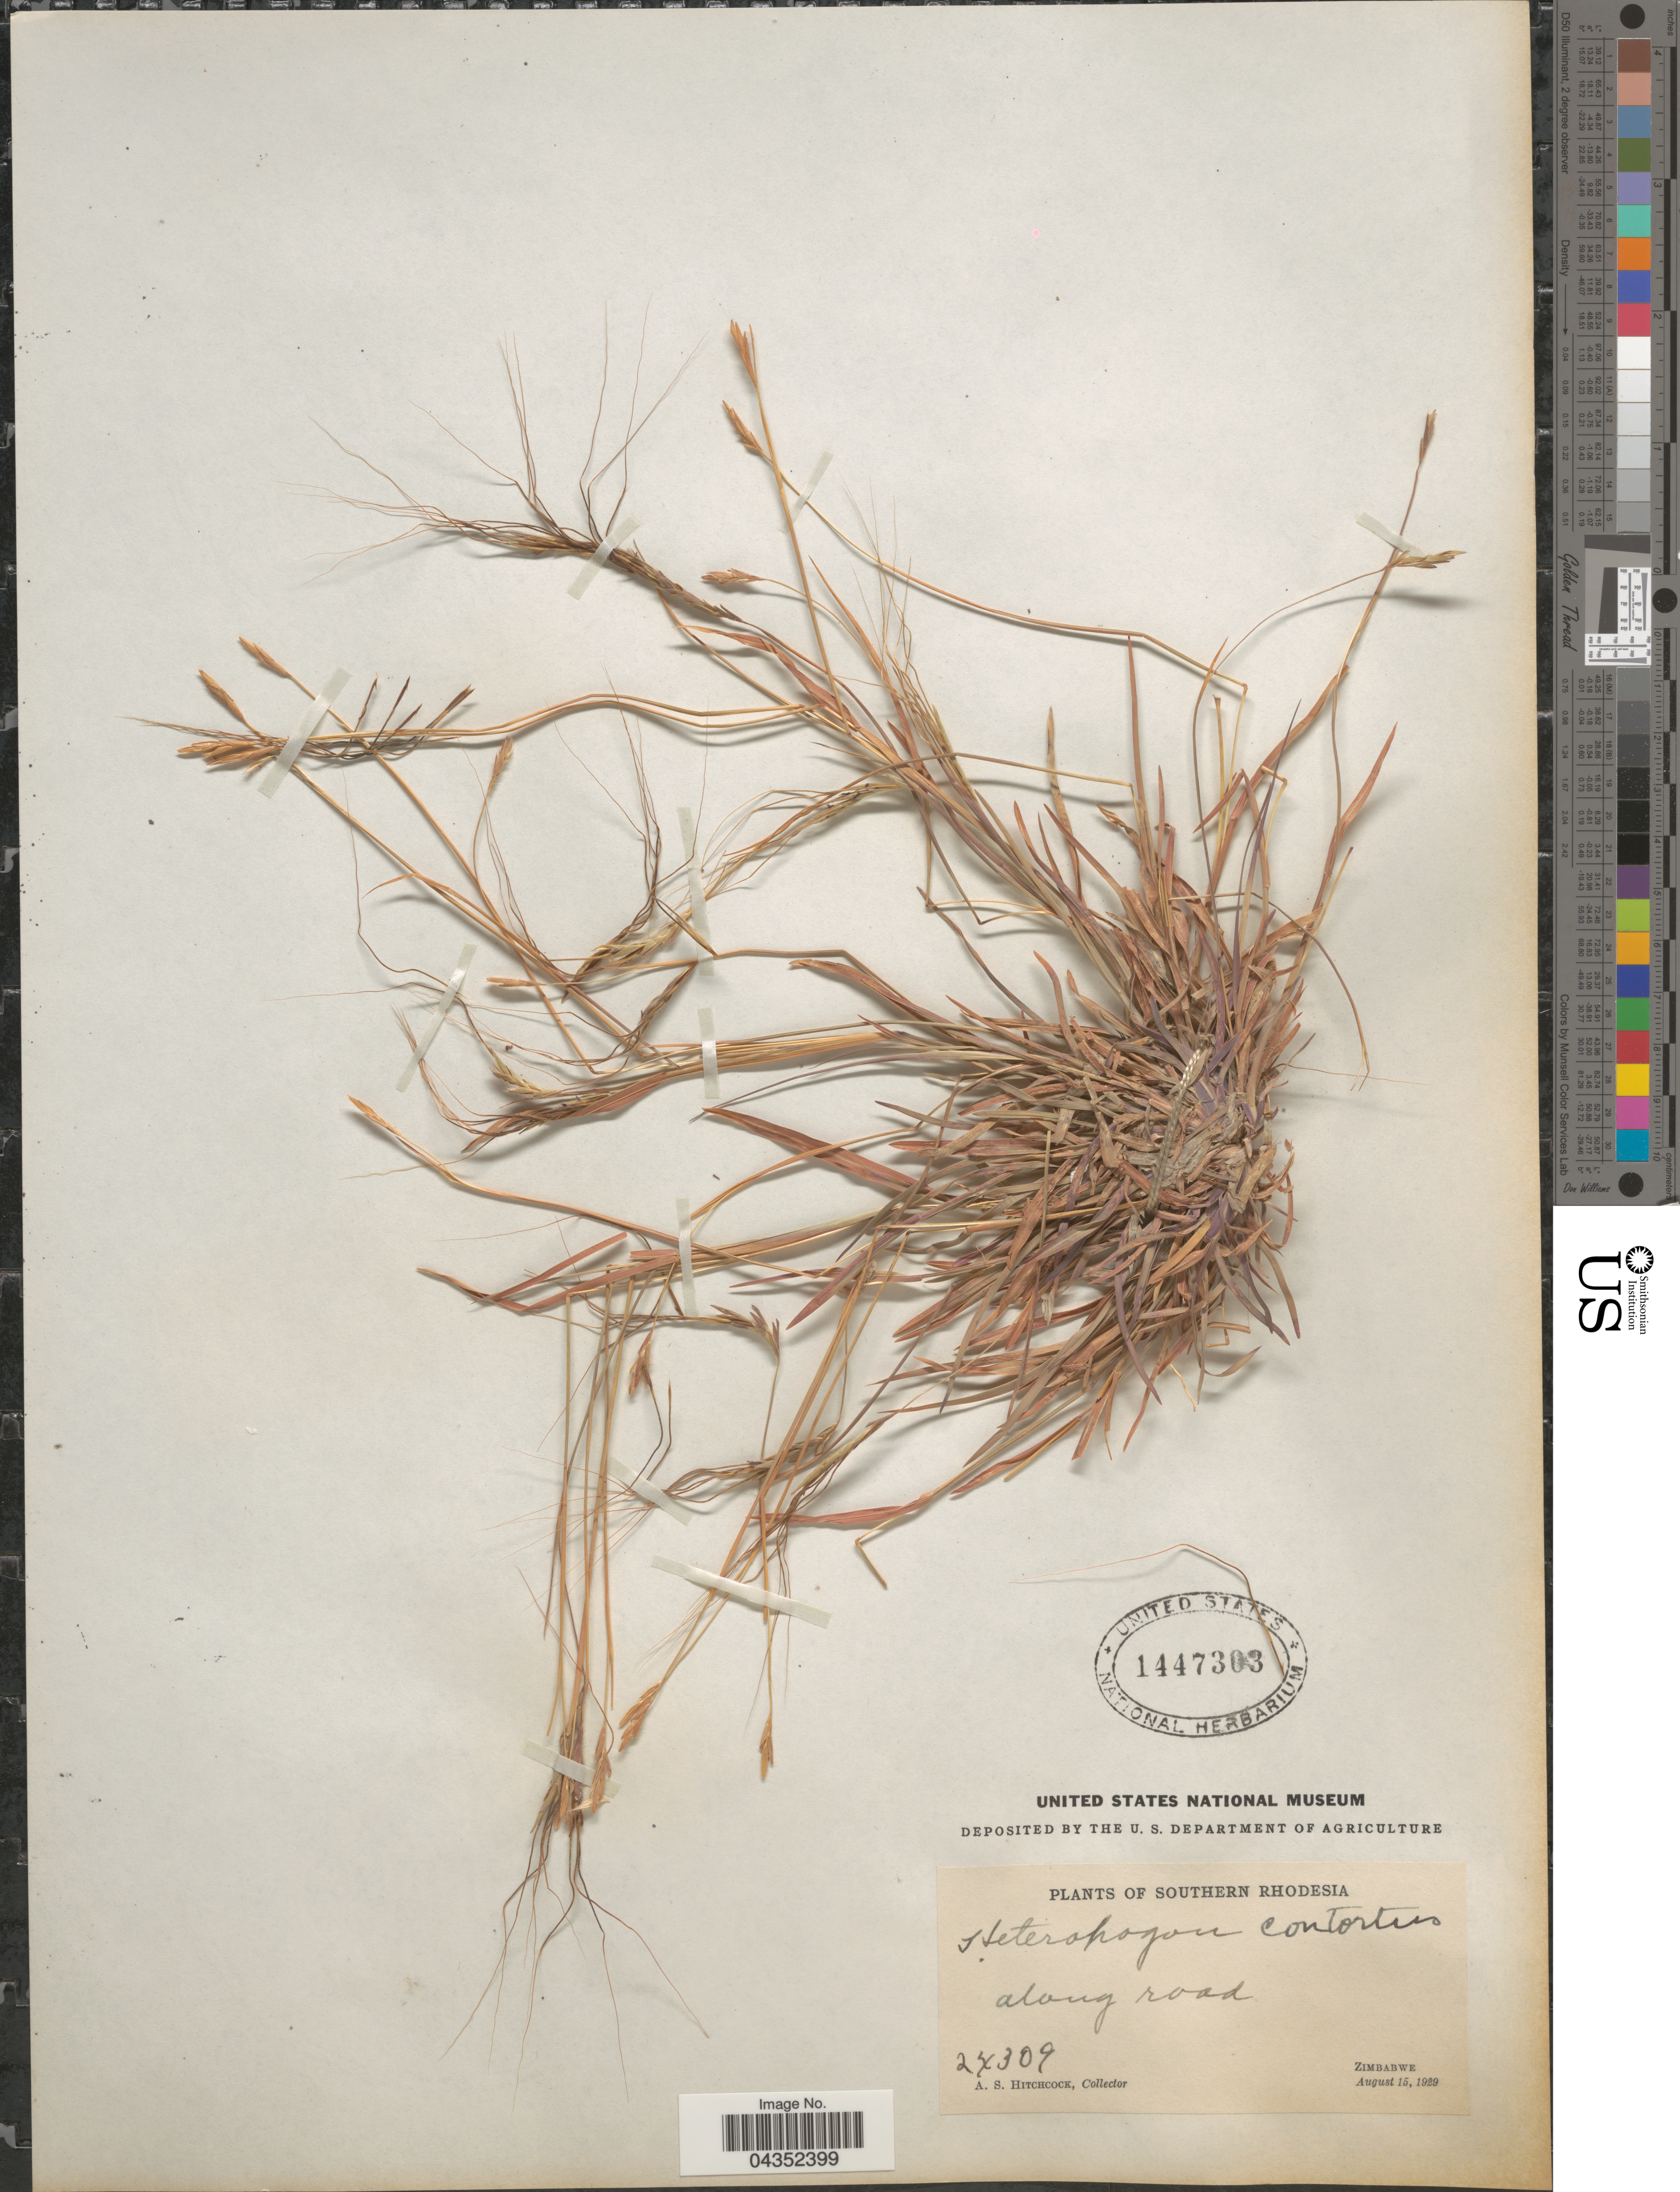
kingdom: Plantae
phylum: Tracheophyta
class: Liliopsida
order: Poales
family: Poaceae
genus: Heteropogon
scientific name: Heteropogon contortus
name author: (L.) P. Beauv. ex Roem. & Schult.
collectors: A. S. Hitchcock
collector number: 24309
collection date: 1929-08-15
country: Zimbabwe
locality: Southern Rhodesia. Along road.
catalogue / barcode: US 1447303